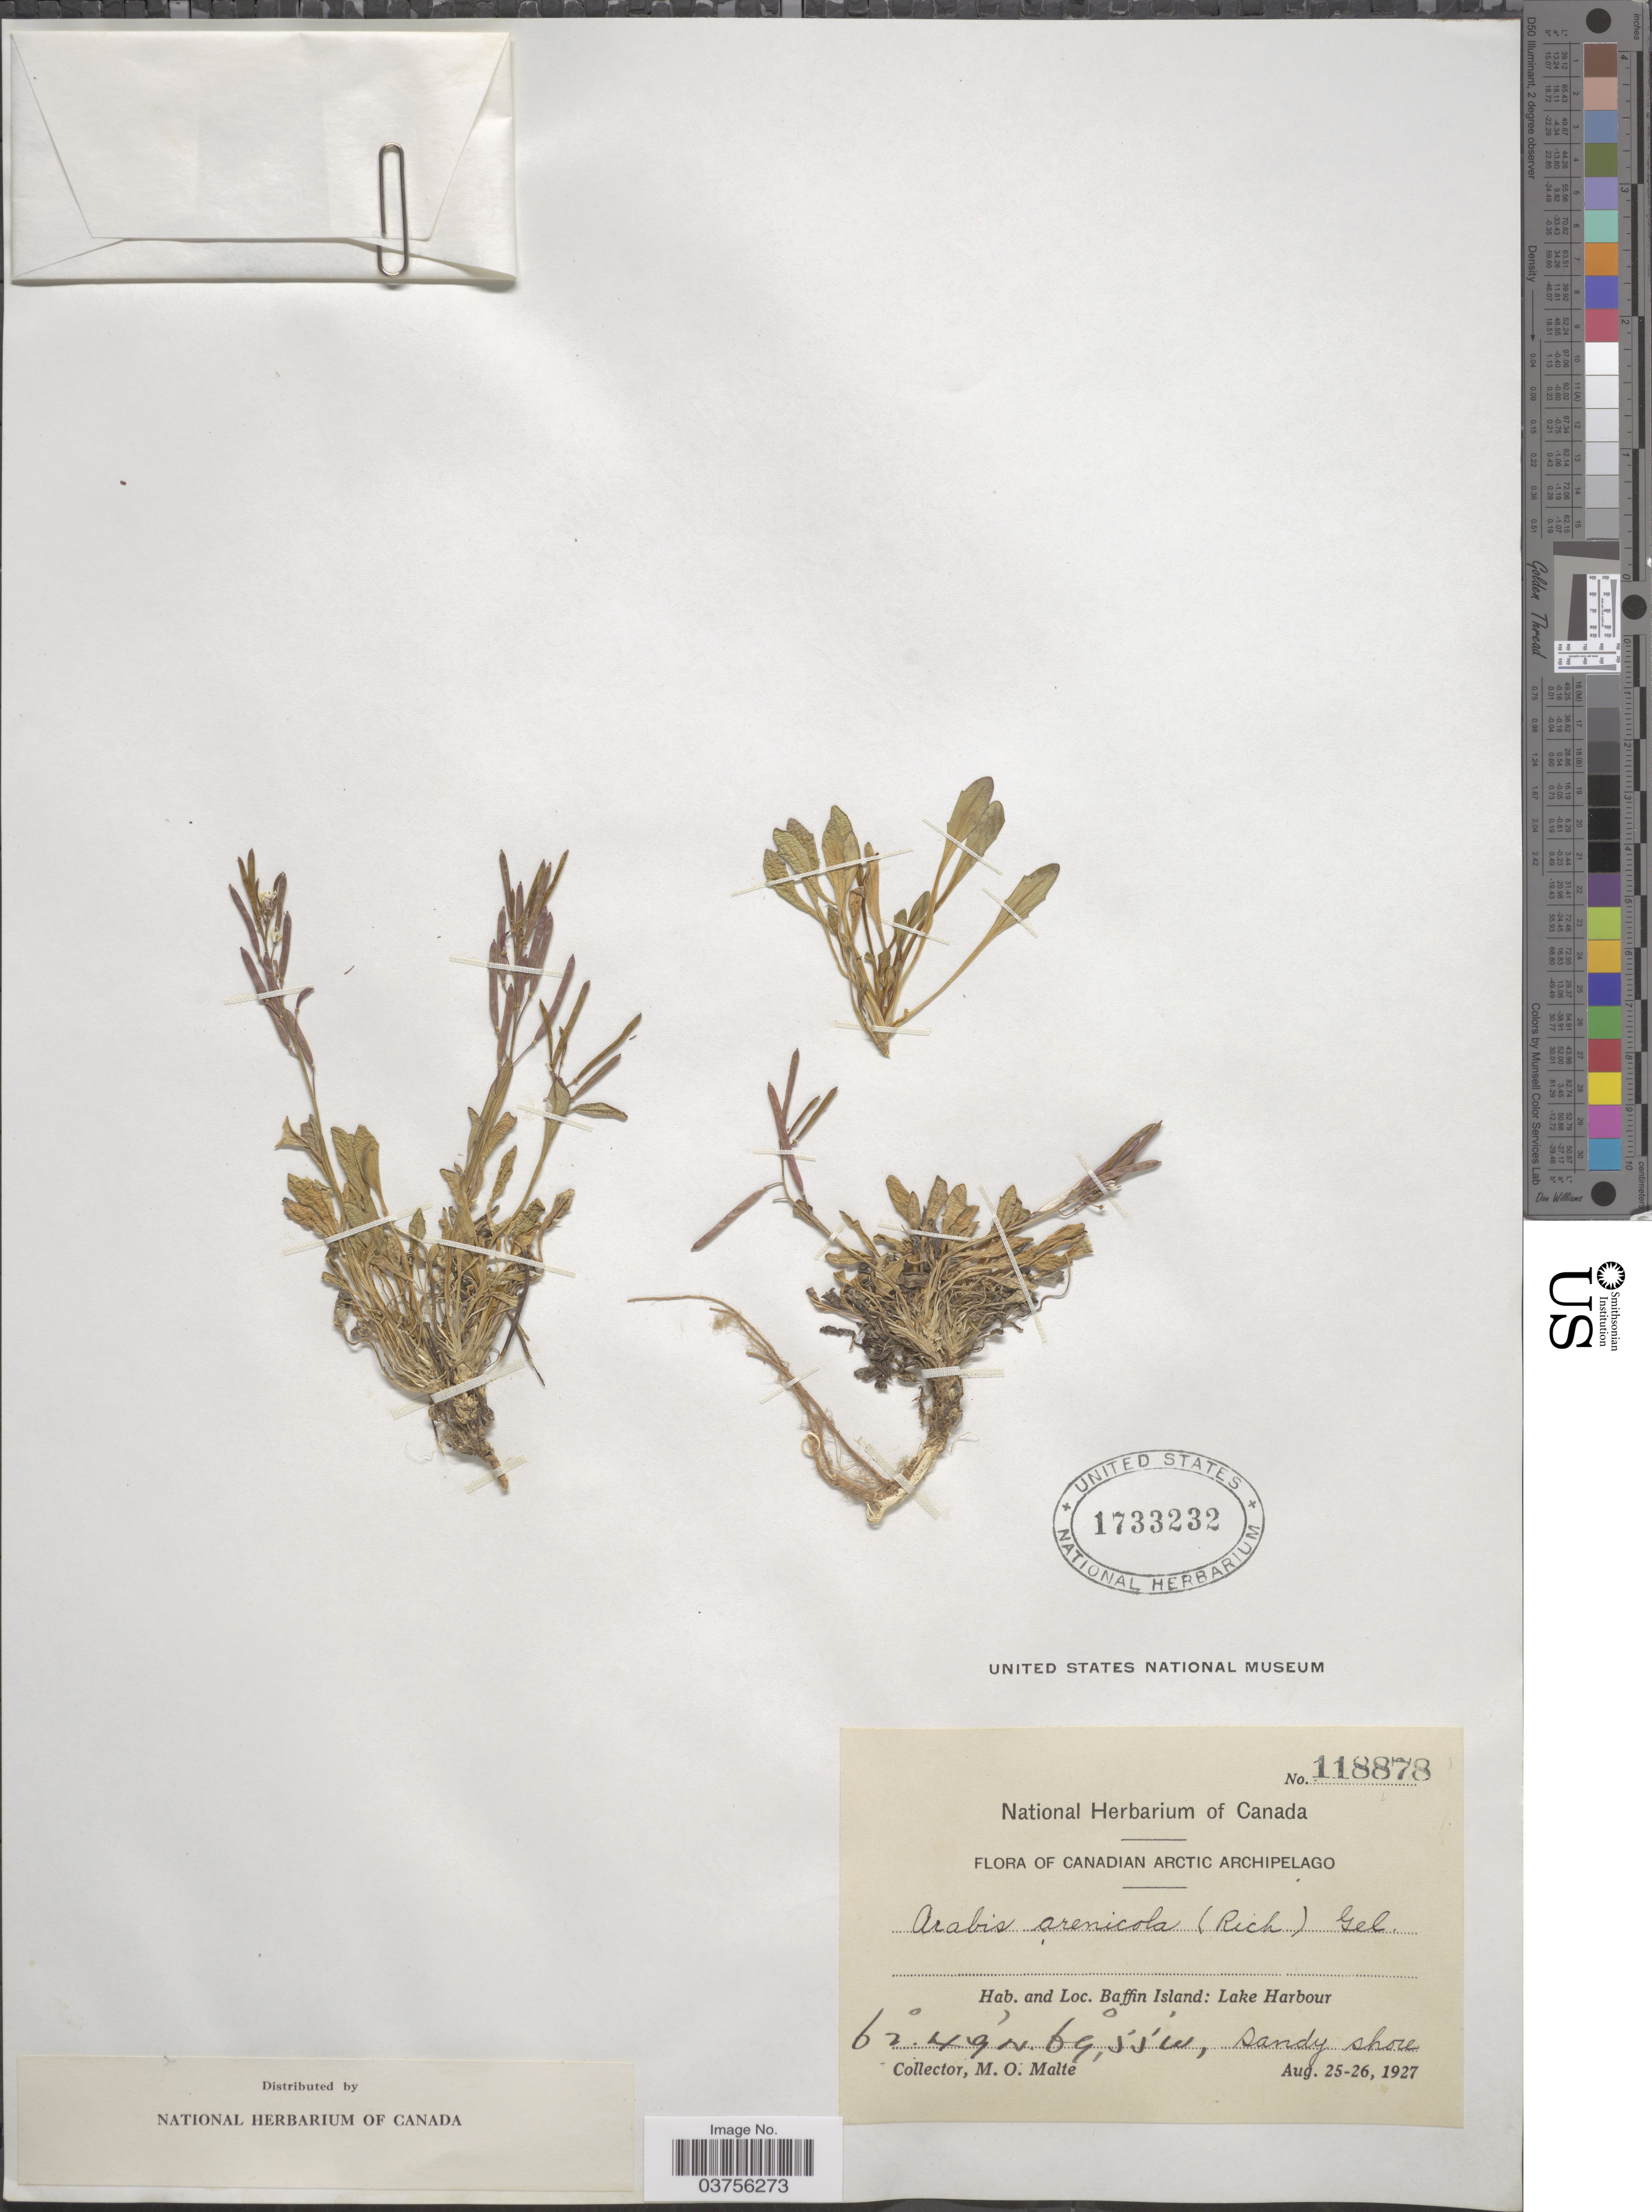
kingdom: Plantae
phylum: Tracheophyta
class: Magnoliopsida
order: Brassicales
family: Brassicaceae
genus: Arabis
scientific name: Arabis arenicola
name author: (Richardson ex Hook.) Gelert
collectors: M. O. Malte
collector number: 118878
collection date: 1927-08-25/1927-08-26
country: Canada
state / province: Nunavut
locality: Canadian Arctic Archipelago. Baffin Island: Lake Harbour.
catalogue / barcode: US 1733232